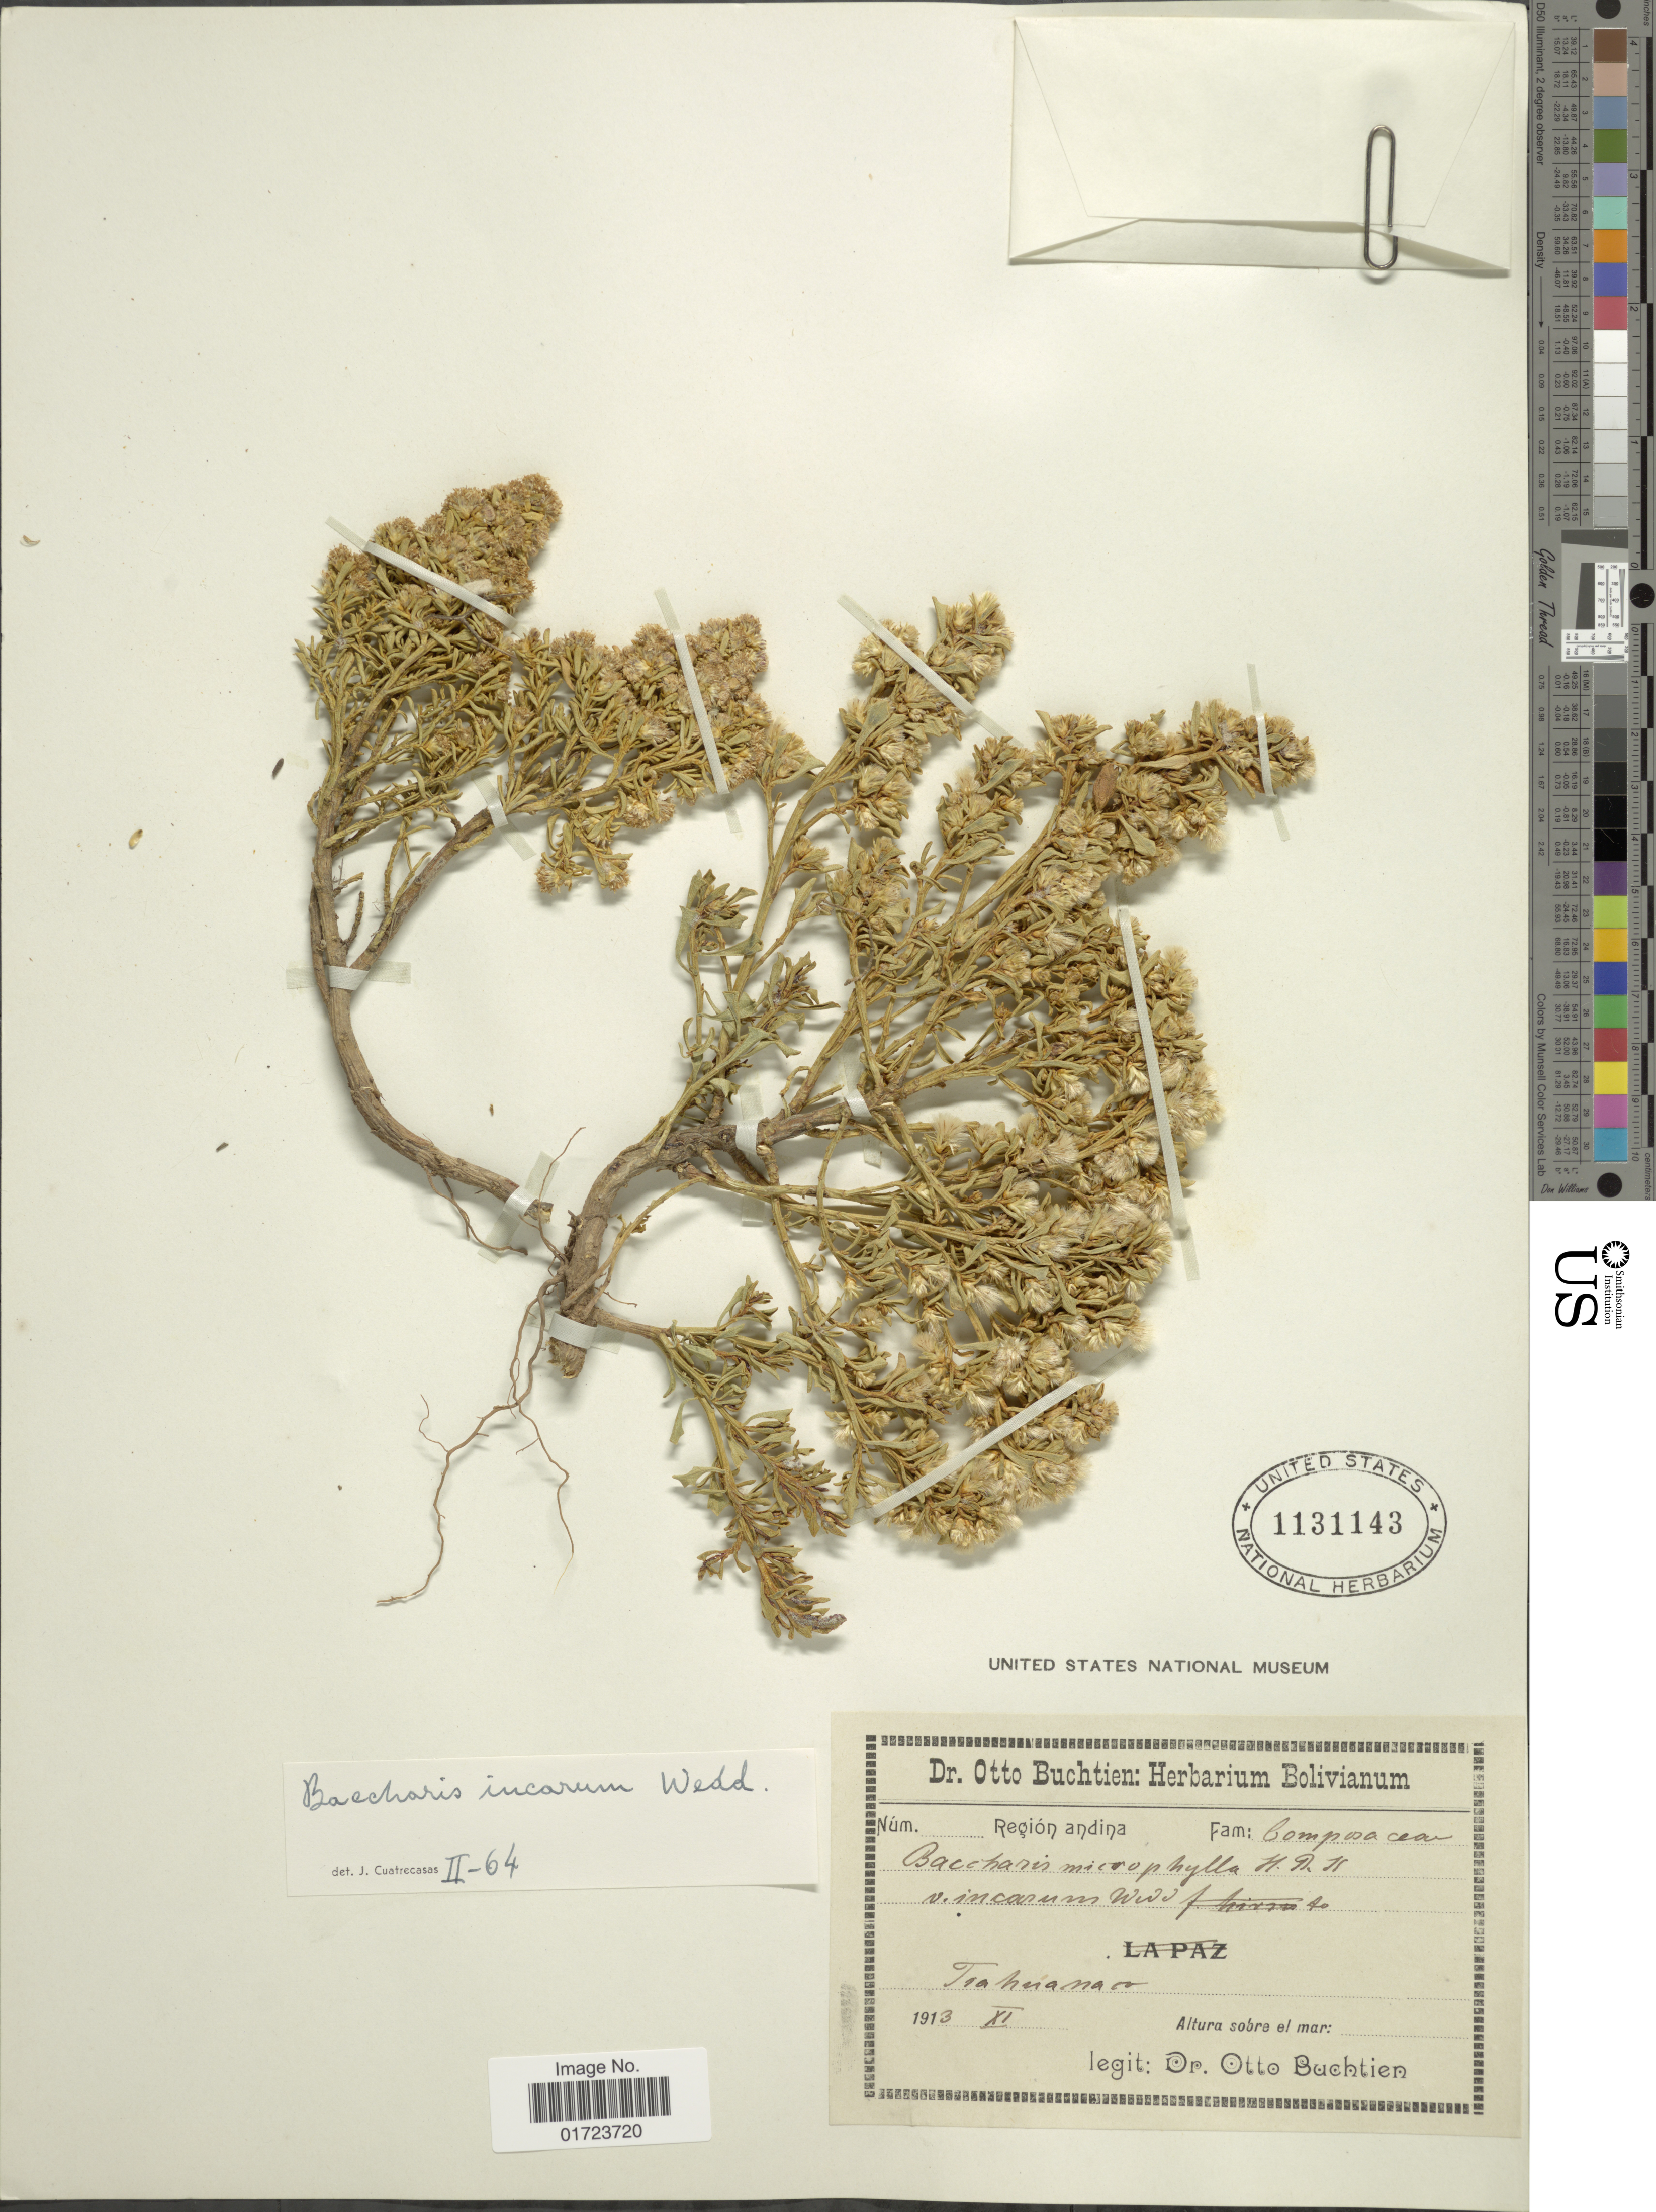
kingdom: Plantae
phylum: Tracheophyta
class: Magnoliopsida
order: Asterales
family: Asteraceae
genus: Baccharis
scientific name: Baccharis tola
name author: Phil.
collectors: O. Buchtien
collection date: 1913-11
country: Bolivia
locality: Tiahuanaco. Region andina.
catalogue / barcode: US 1131143